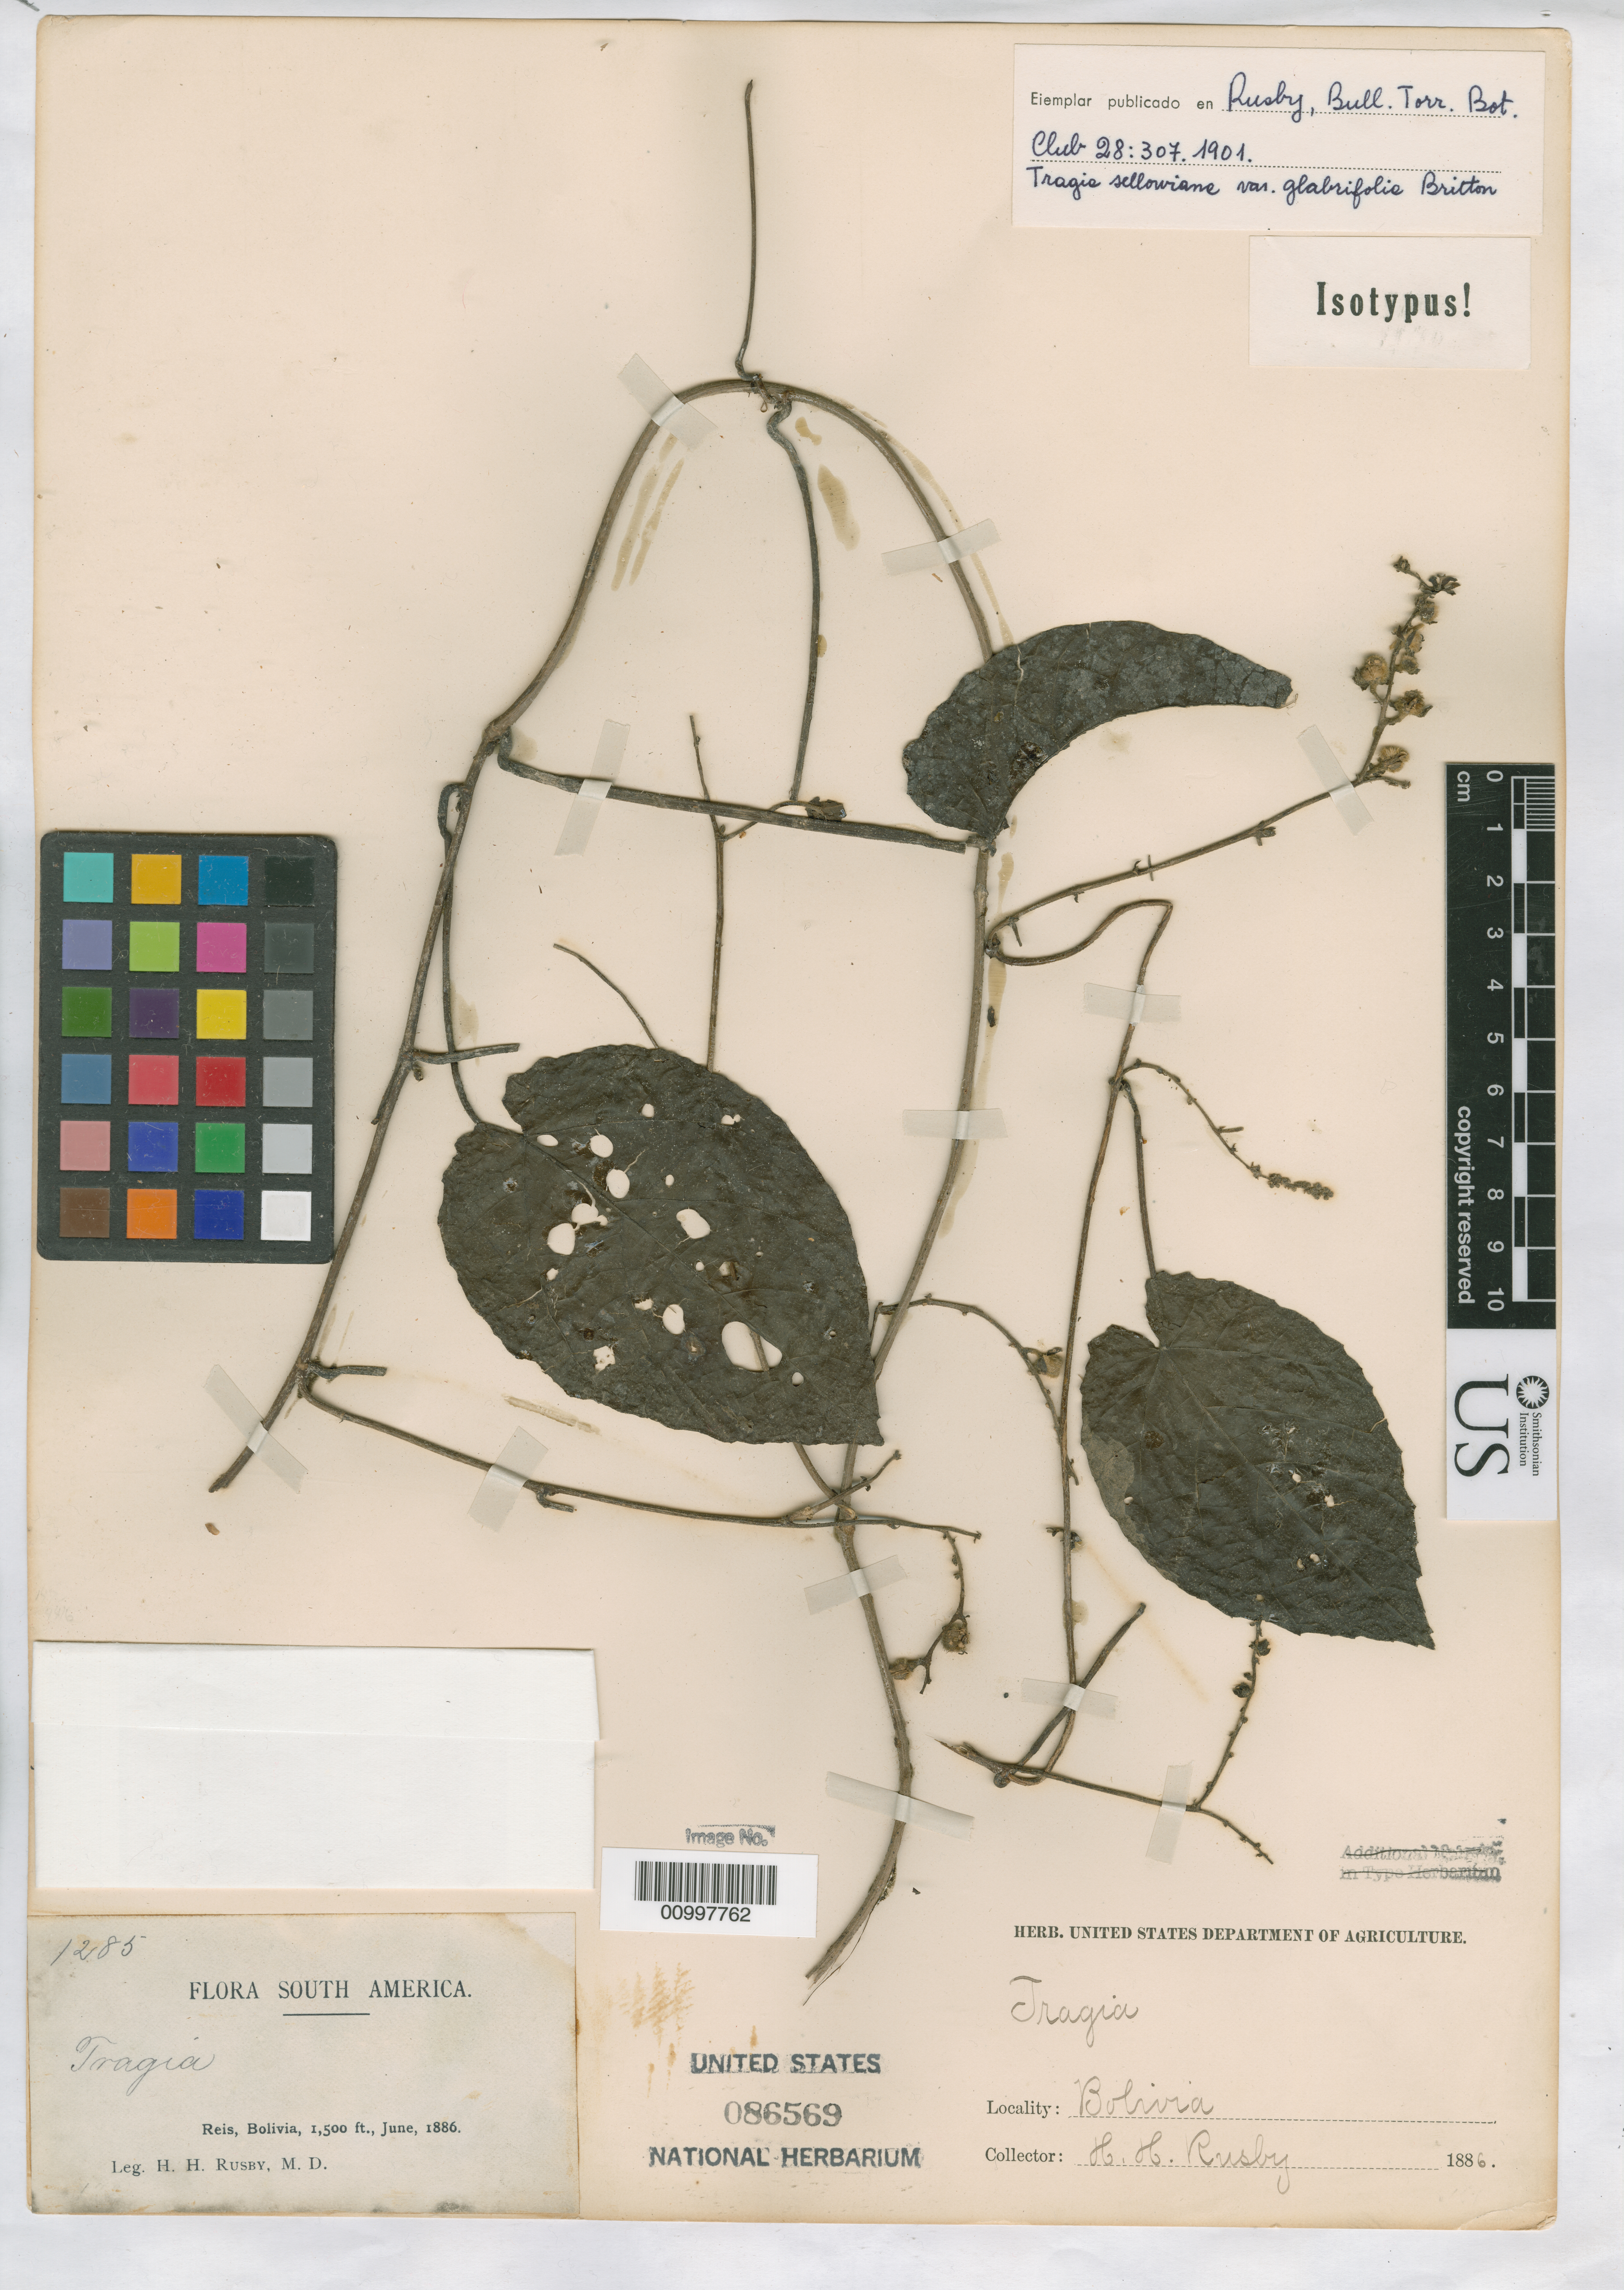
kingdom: Plantae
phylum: Tracheophyta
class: Magnoliopsida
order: Malpighiales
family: Euphorbiaceae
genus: Tragia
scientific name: Tragia sellowiana var. glabrifolia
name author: Britton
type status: Isotype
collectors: H. H. Rusby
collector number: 1285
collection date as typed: Jun 1886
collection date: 1886-06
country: Bolivia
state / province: Pando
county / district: Nicolas Suarez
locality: Reis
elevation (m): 457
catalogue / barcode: US 86569